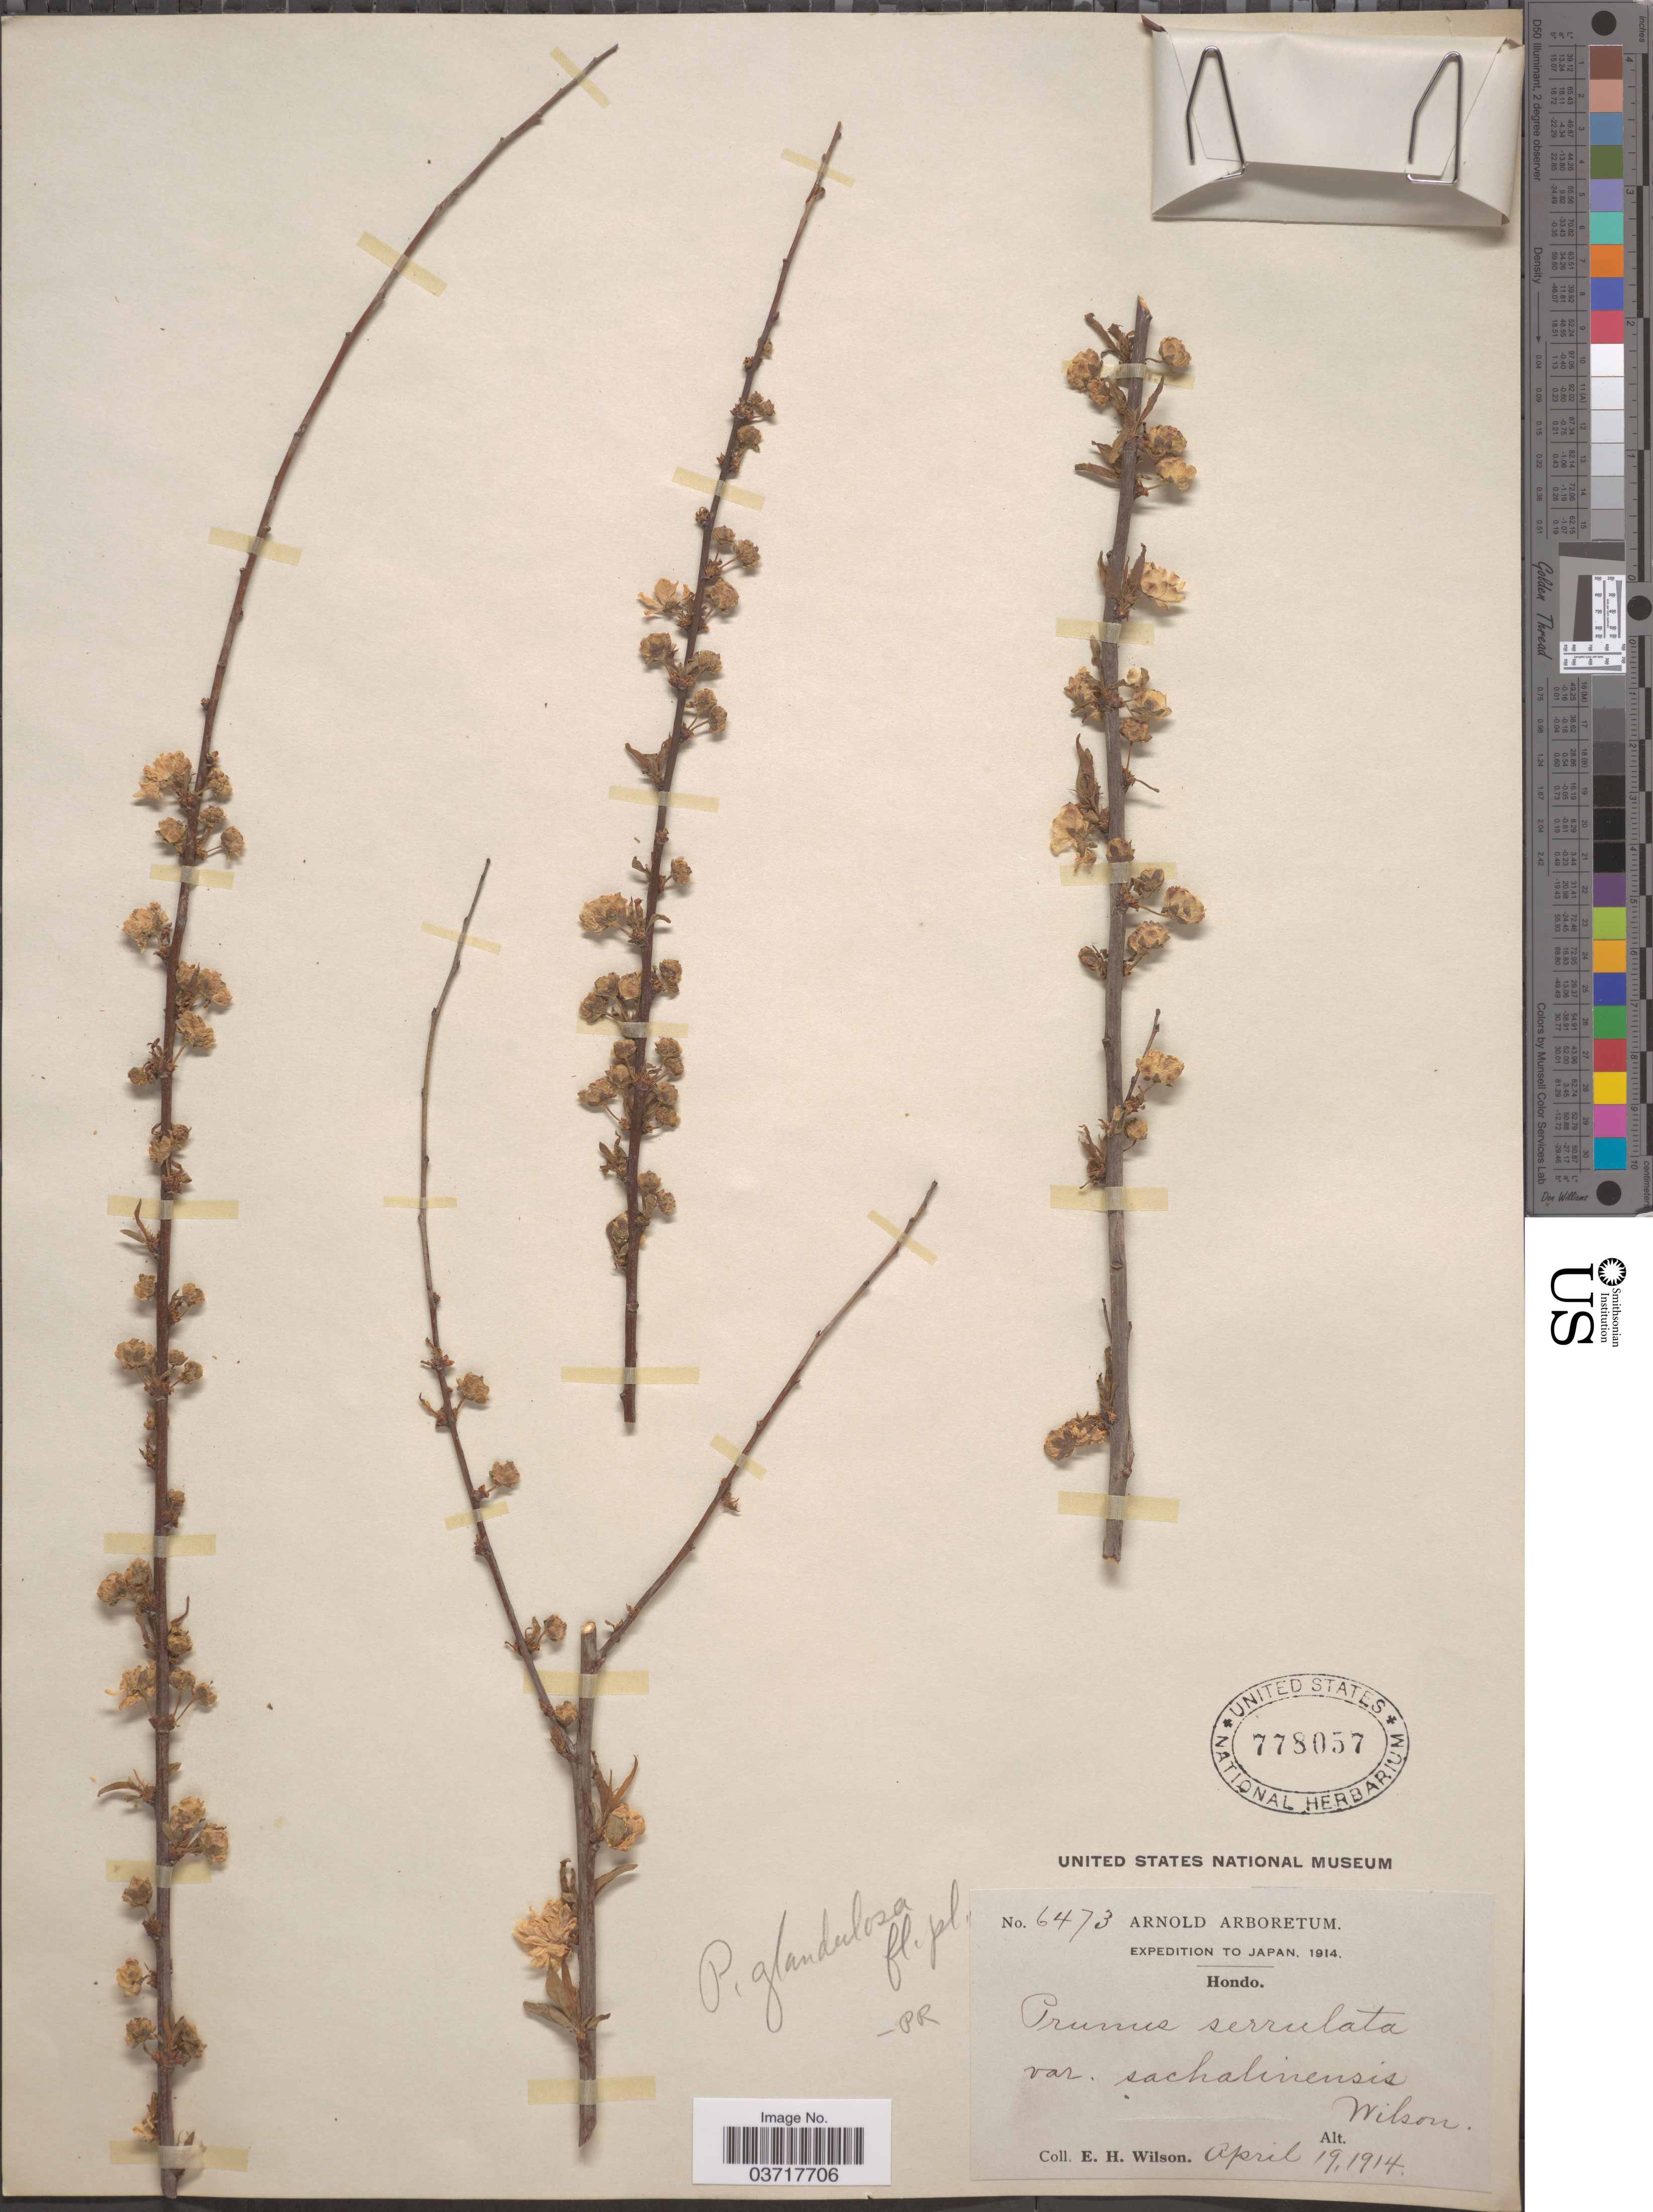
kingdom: Plantae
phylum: Tracheophyta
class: Magnoliopsida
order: Rosales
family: Rosaceae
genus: Prunus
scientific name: Prunus glandulosa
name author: Torr. & A. Gray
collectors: E. Wilson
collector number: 6473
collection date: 1914-04-19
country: Japan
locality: Hondo.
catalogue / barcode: US 778057